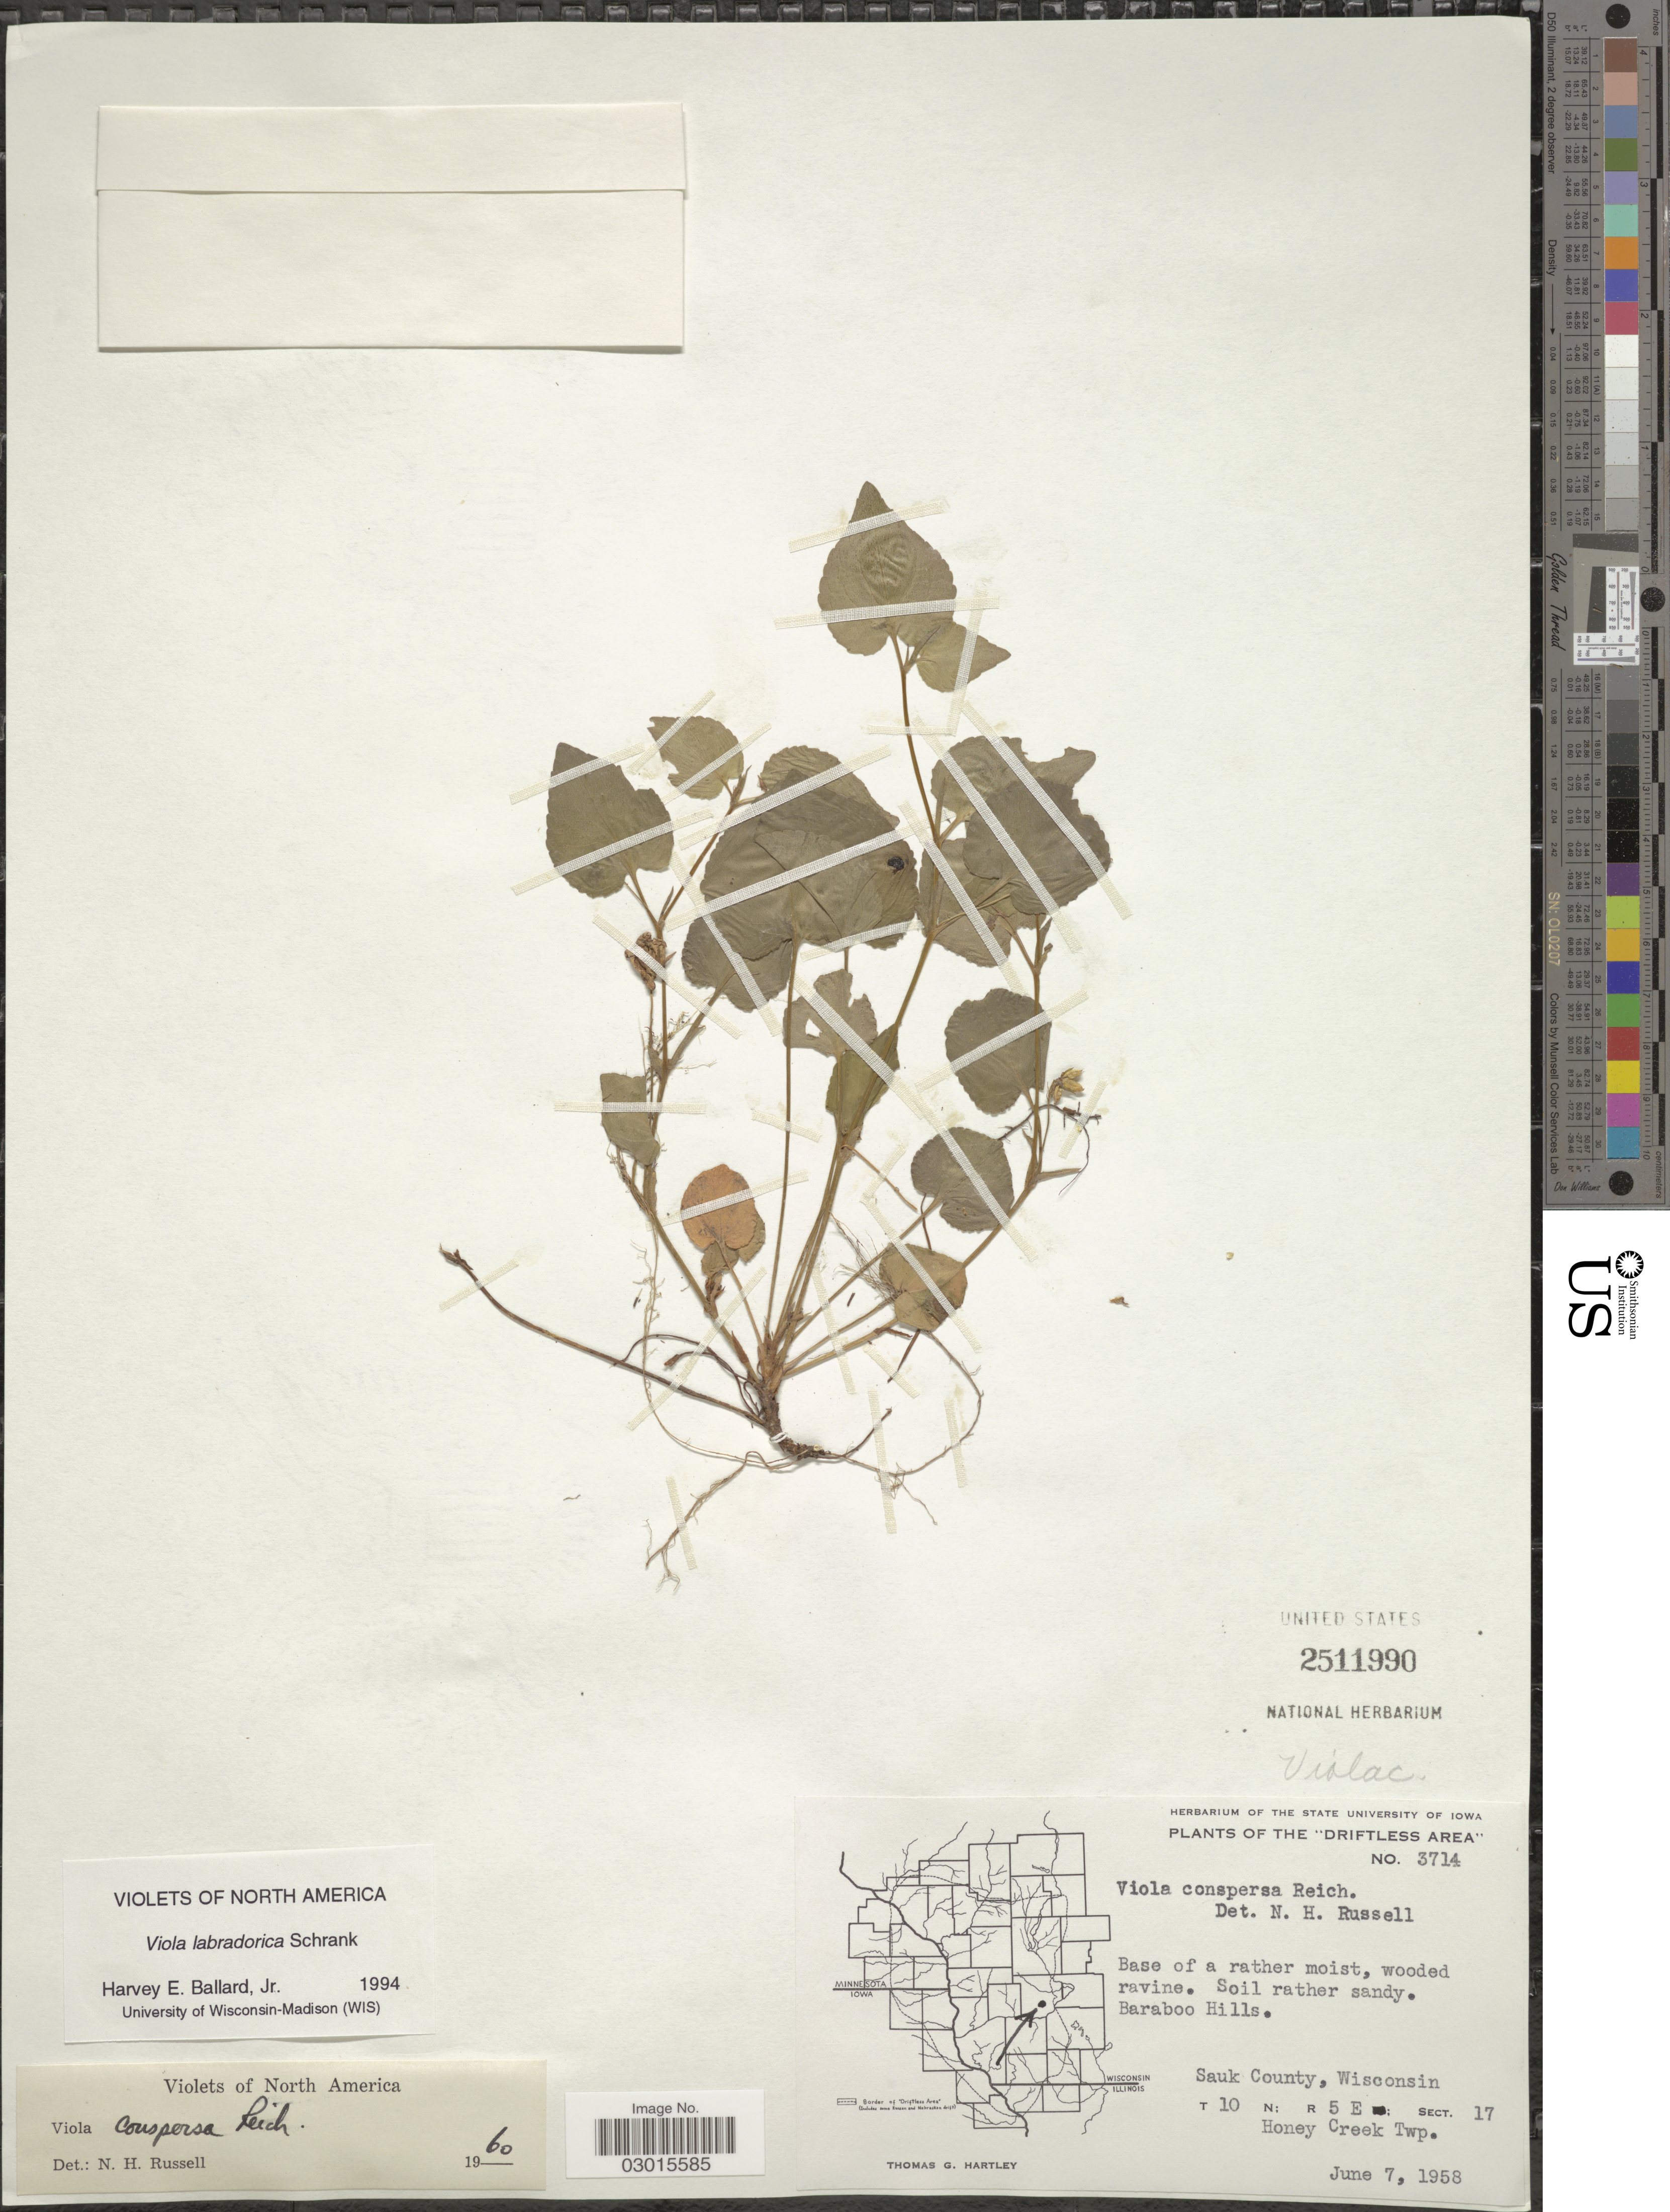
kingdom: Plantae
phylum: Tracheophyta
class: Magnoliopsida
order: Malpighiales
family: Violaceae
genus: Viola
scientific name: Viola labradorica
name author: Schrank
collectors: T. G. Hartley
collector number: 3714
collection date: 1958-06-07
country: United States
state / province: Wisconsin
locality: The "Driftless Area". Baraboo Hills. Sauk County. T10N; R5E; Sect. 17. Honey Creek Twp.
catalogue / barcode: US 2511990